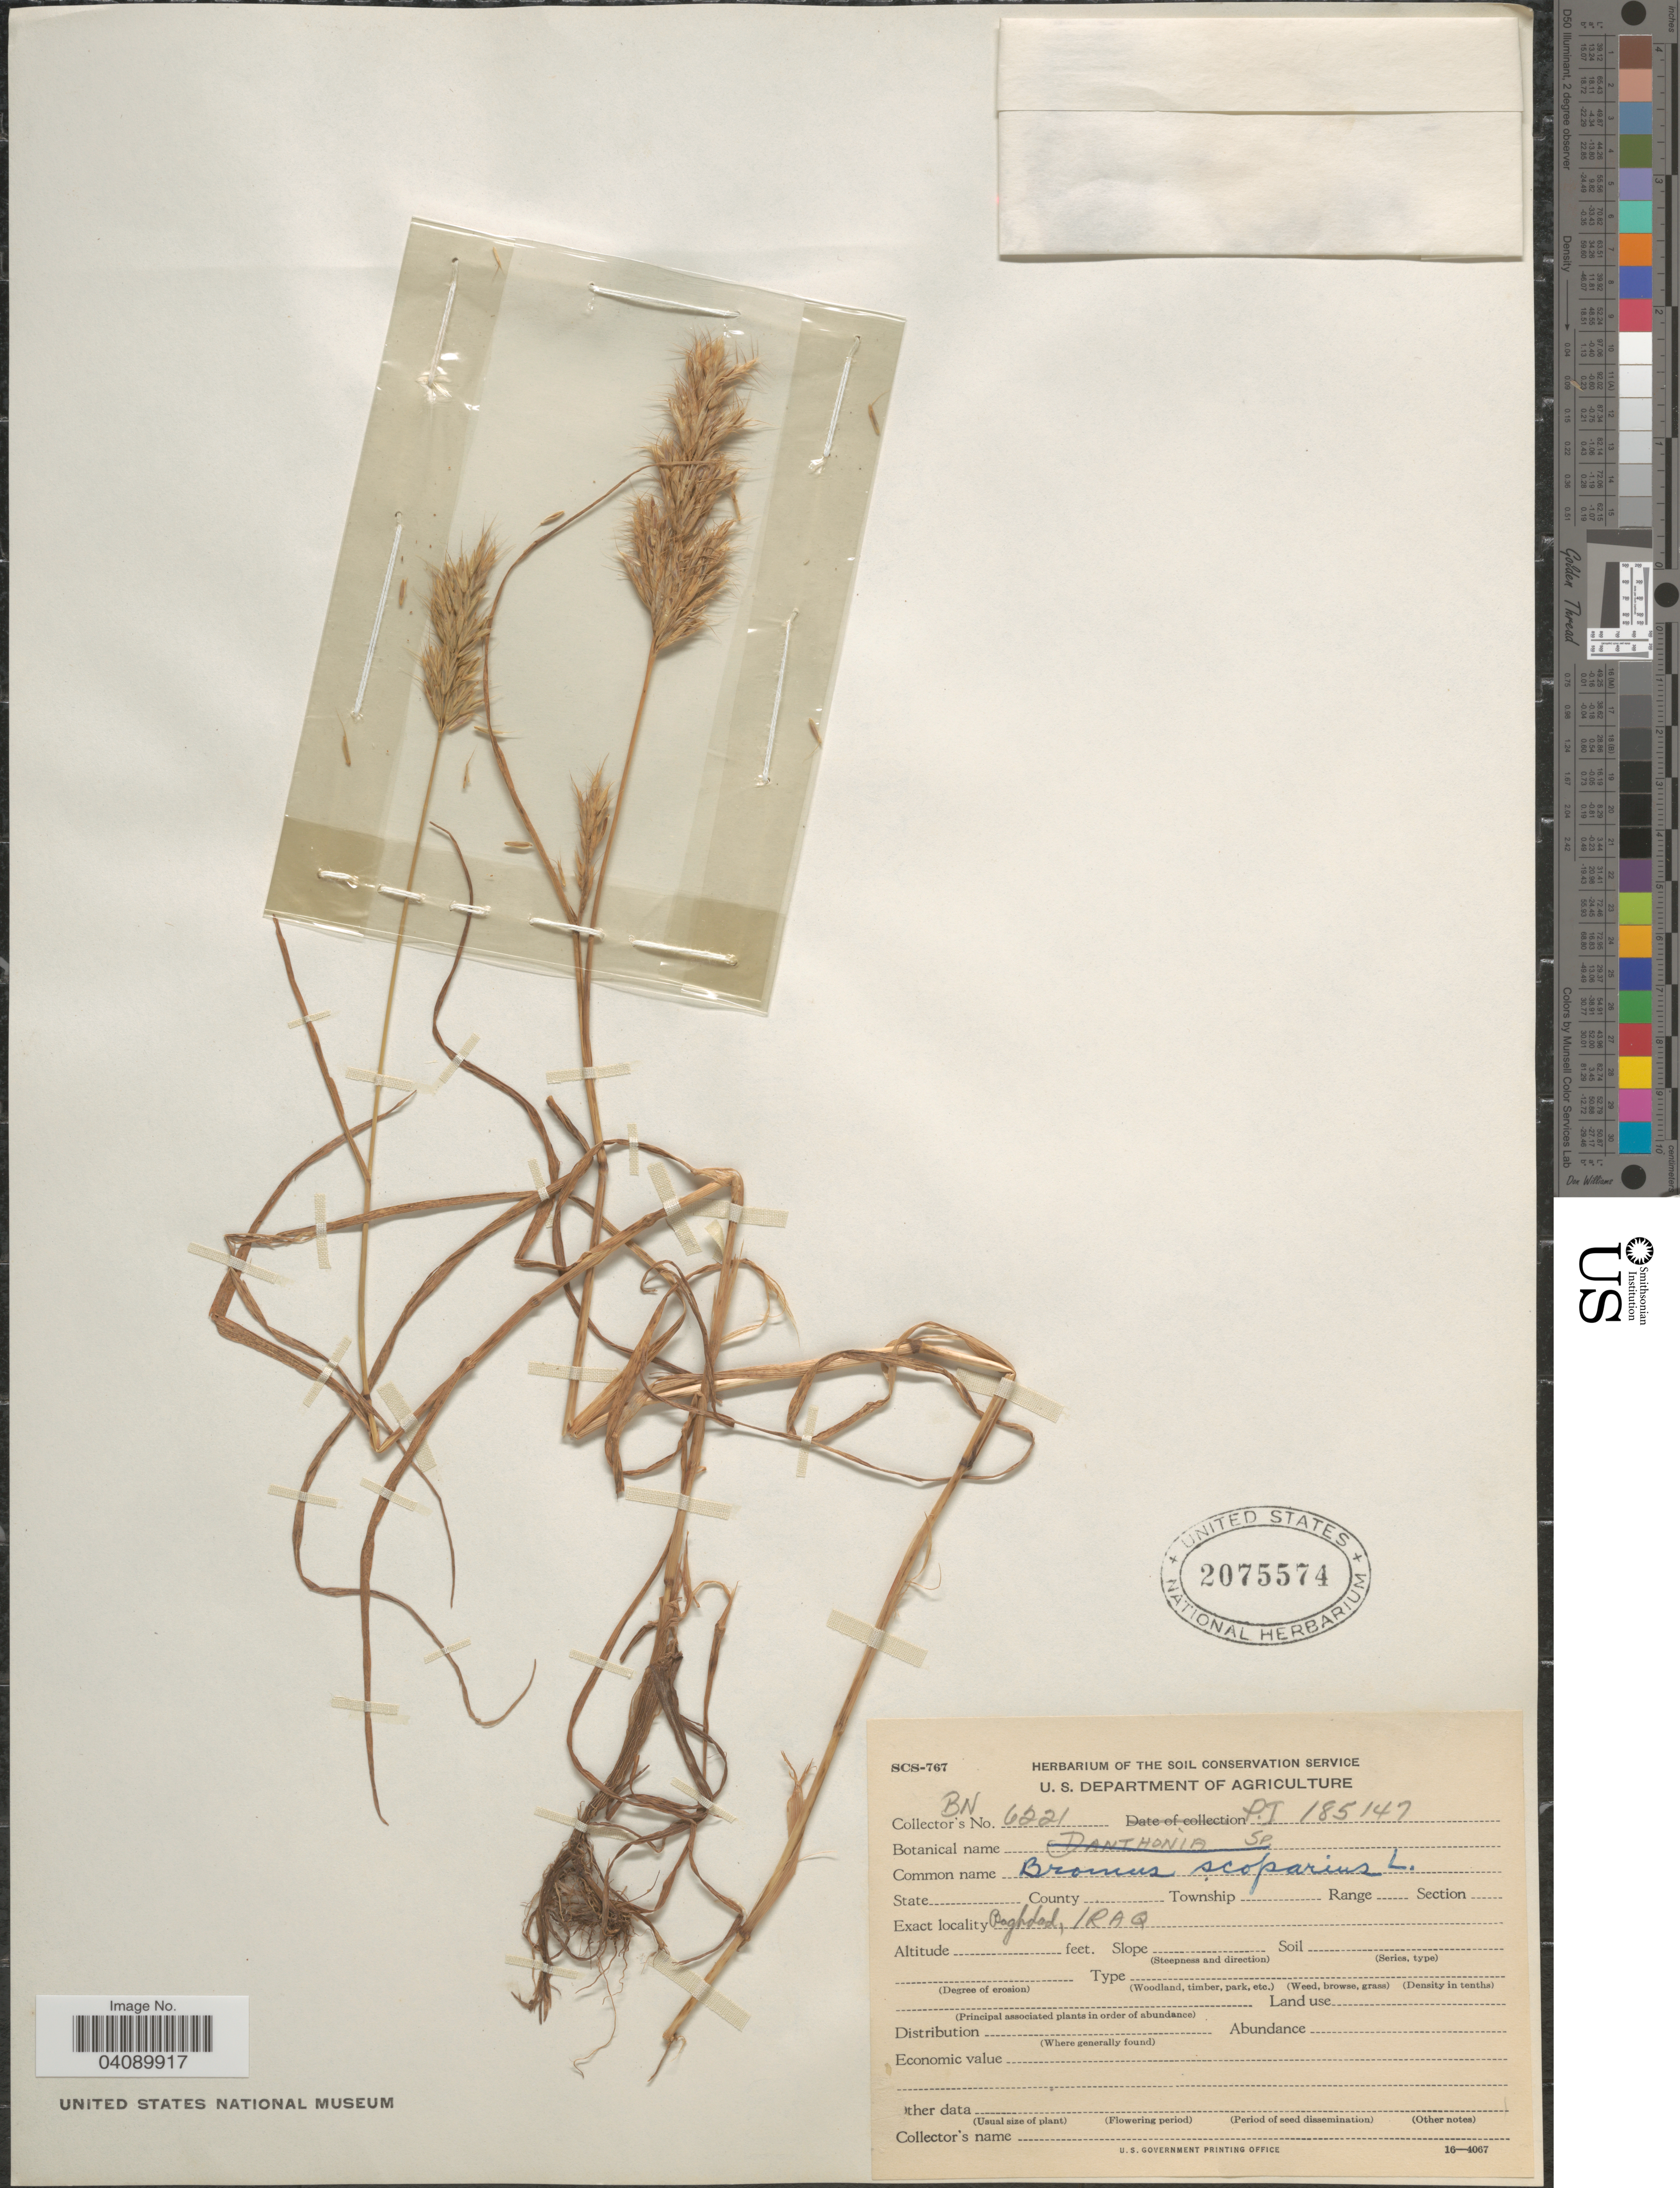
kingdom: Plantae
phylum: Tracheophyta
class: Liliopsida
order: Poales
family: Poaceae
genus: Bromus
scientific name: Bromus scoparius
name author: L.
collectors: Herbarium of the Soil Conservation Service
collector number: BN6221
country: Iraq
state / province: Baghdad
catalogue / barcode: US 2075574